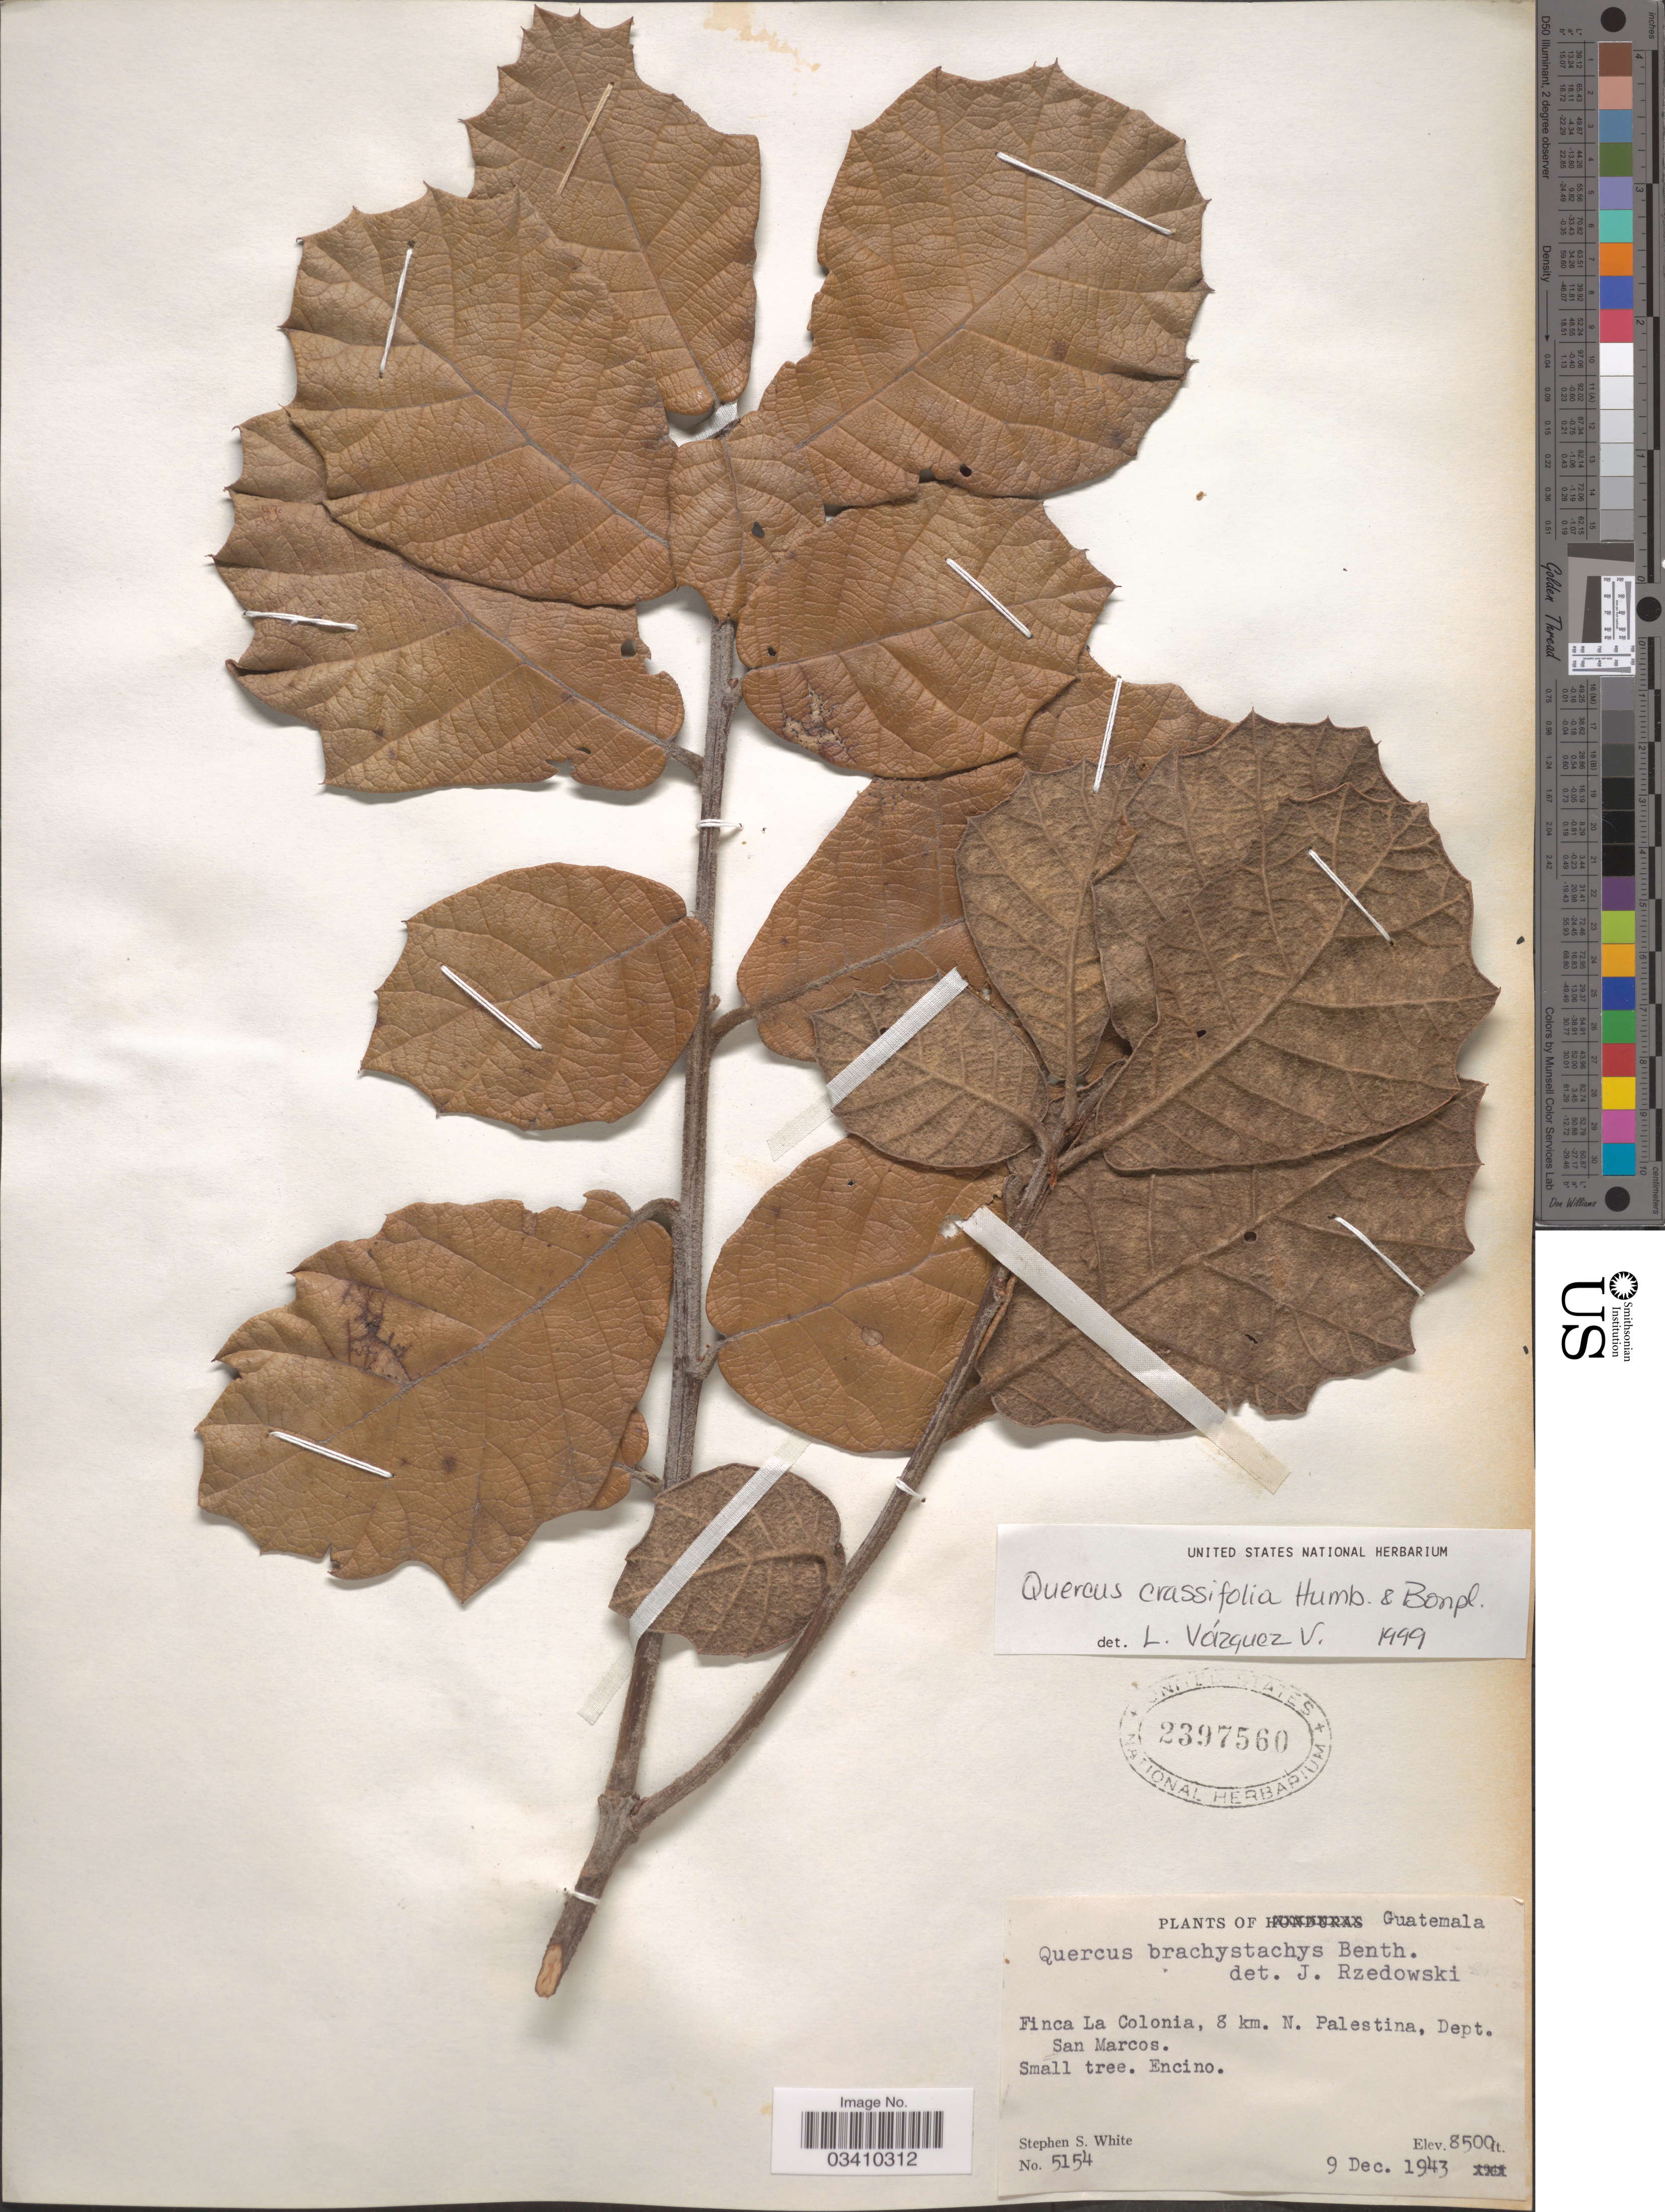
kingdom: Plantae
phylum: Tracheophyta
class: Magnoliopsida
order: Fagales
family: Fagaceae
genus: Quercus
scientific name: Quercus crassifolia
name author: Humb. & Bonpl.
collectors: S. S. White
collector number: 5154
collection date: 1943-12-09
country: Guatemala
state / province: San Marcos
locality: Finca La Colonia, 8 km. N. Palestina, Dept. San Marcos.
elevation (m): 2591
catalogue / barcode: US 2397560